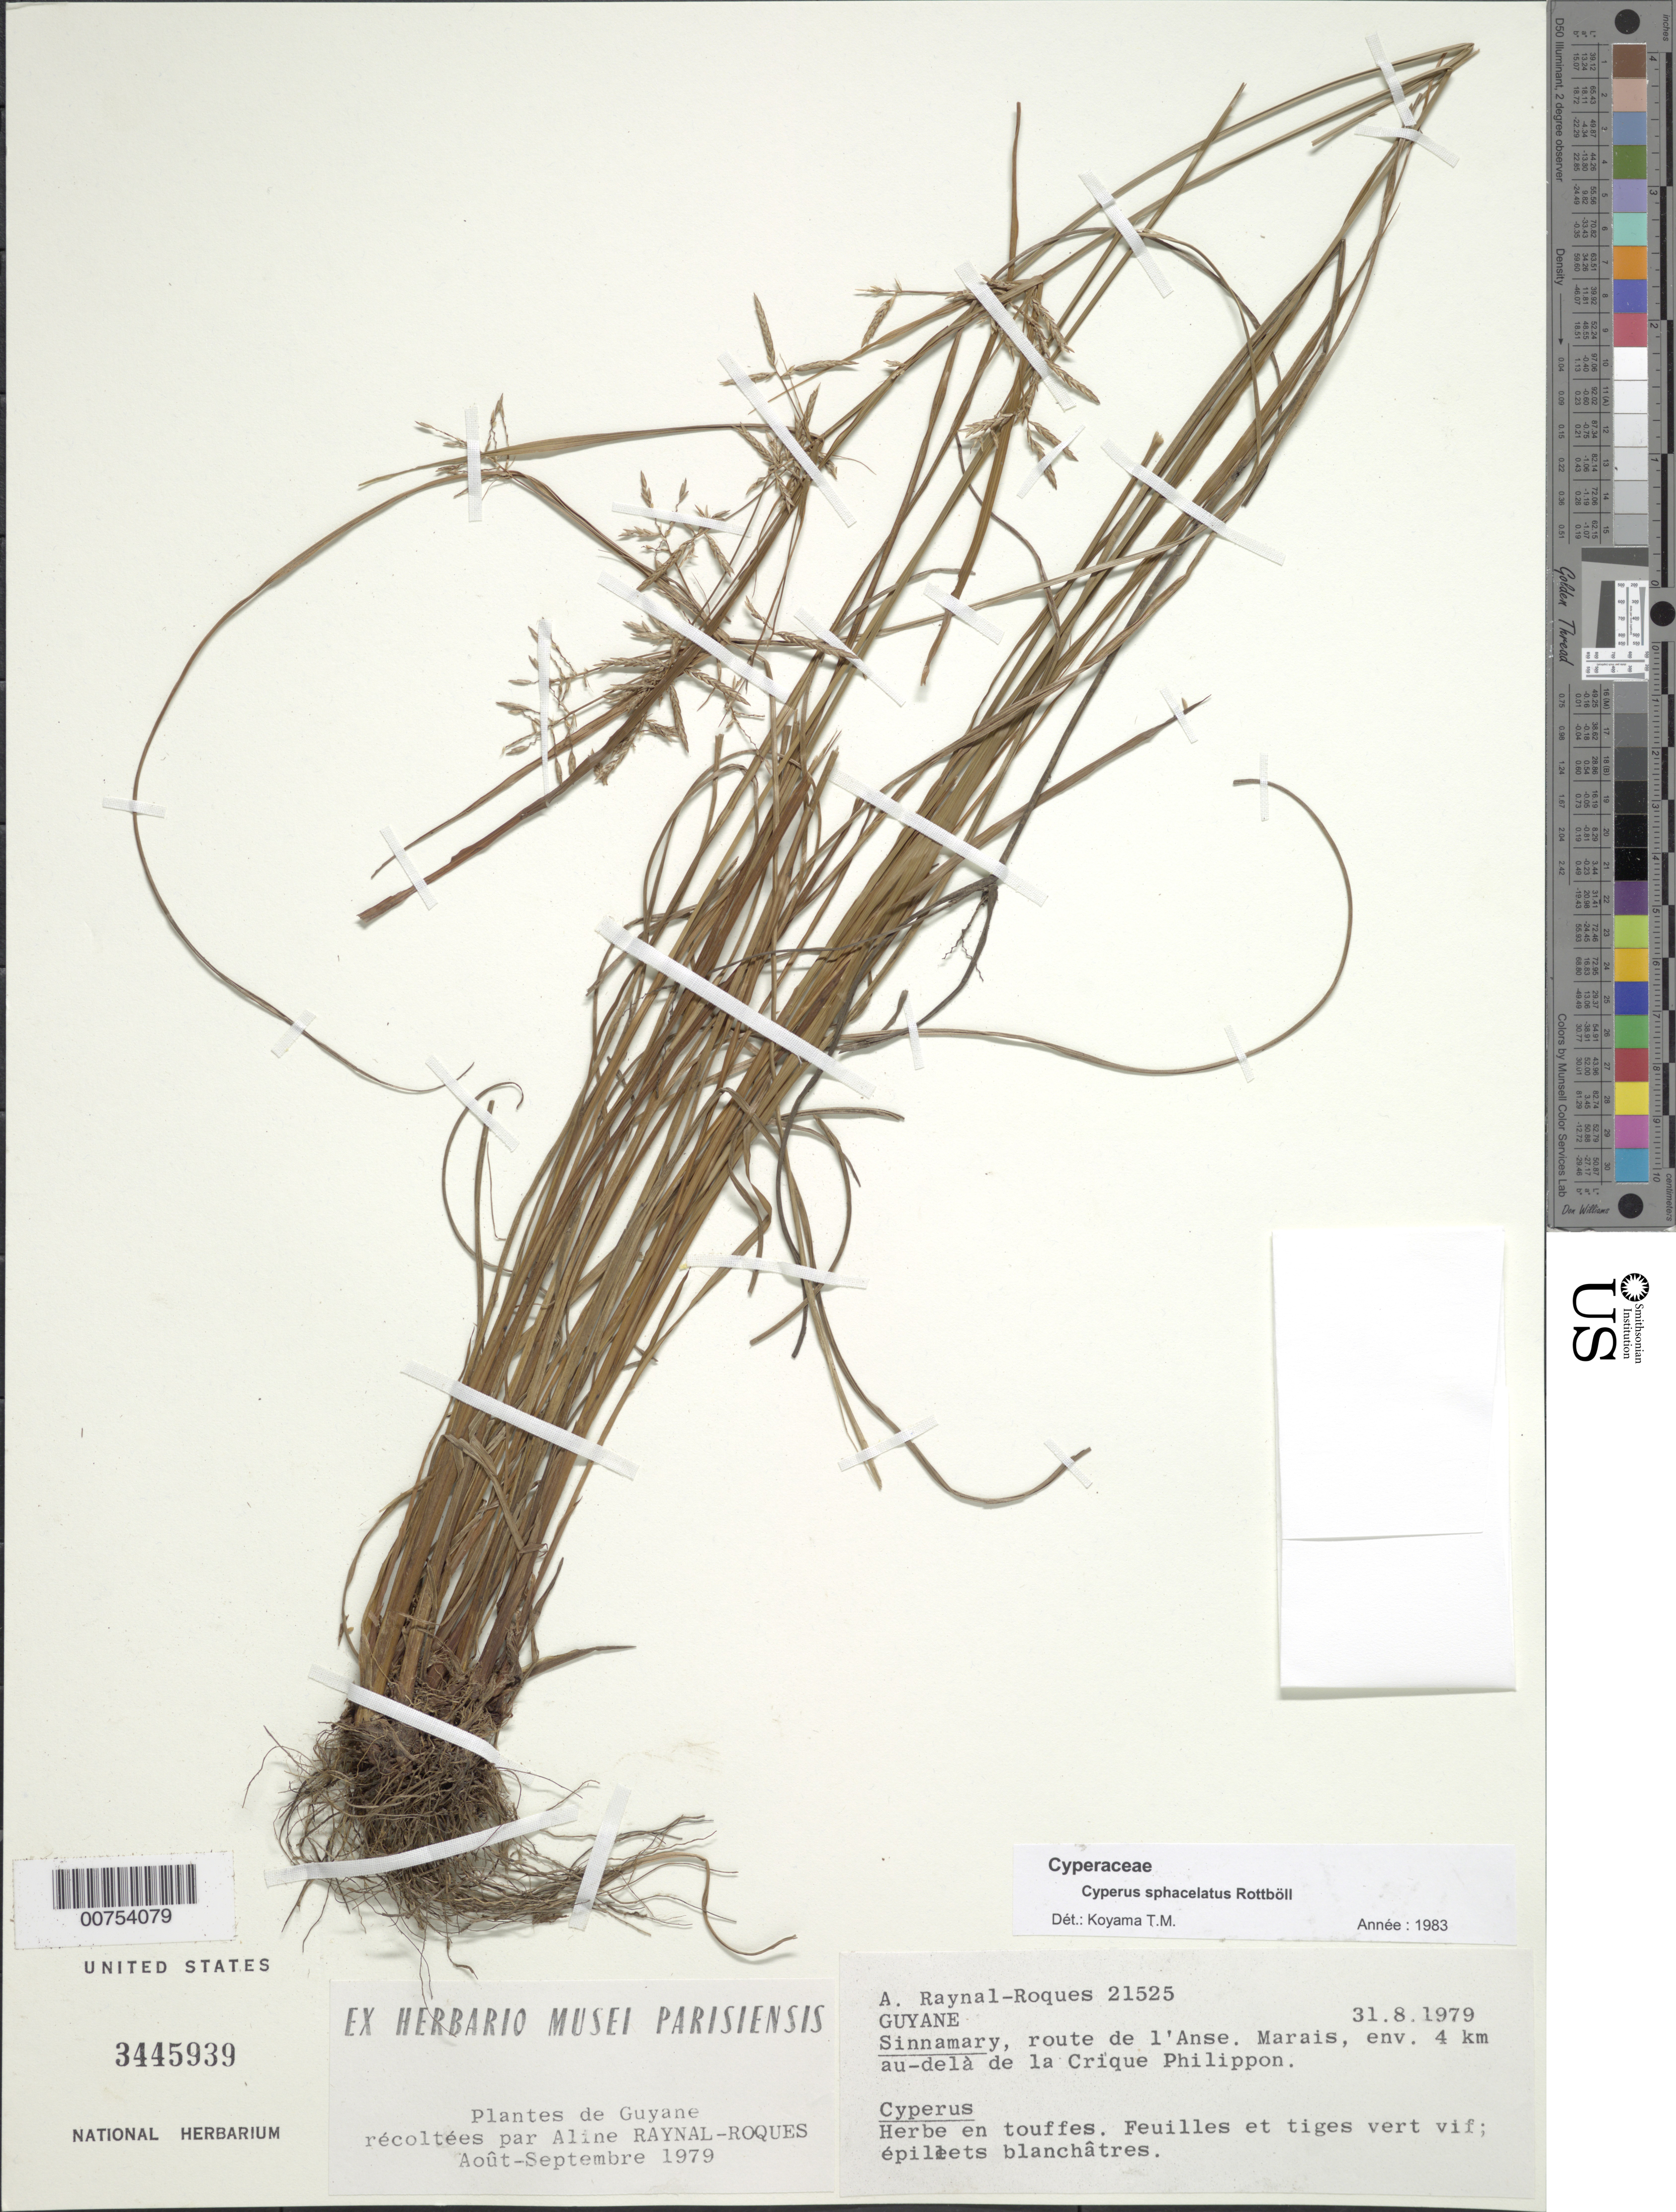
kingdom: Plantae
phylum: Tracheophyta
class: Liliopsida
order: Poales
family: Cyperaceae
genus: Cyperus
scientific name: Cyperus sphacelatus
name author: Rottb.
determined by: Koyama, Tetsuo M.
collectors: A. M. Raynal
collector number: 21525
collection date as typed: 31-Aug-79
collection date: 1979-08-31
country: French Guiana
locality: Sinnamary, route de l'Anse, 4 km de la Crique Philippon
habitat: Marais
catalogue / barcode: US 3445939